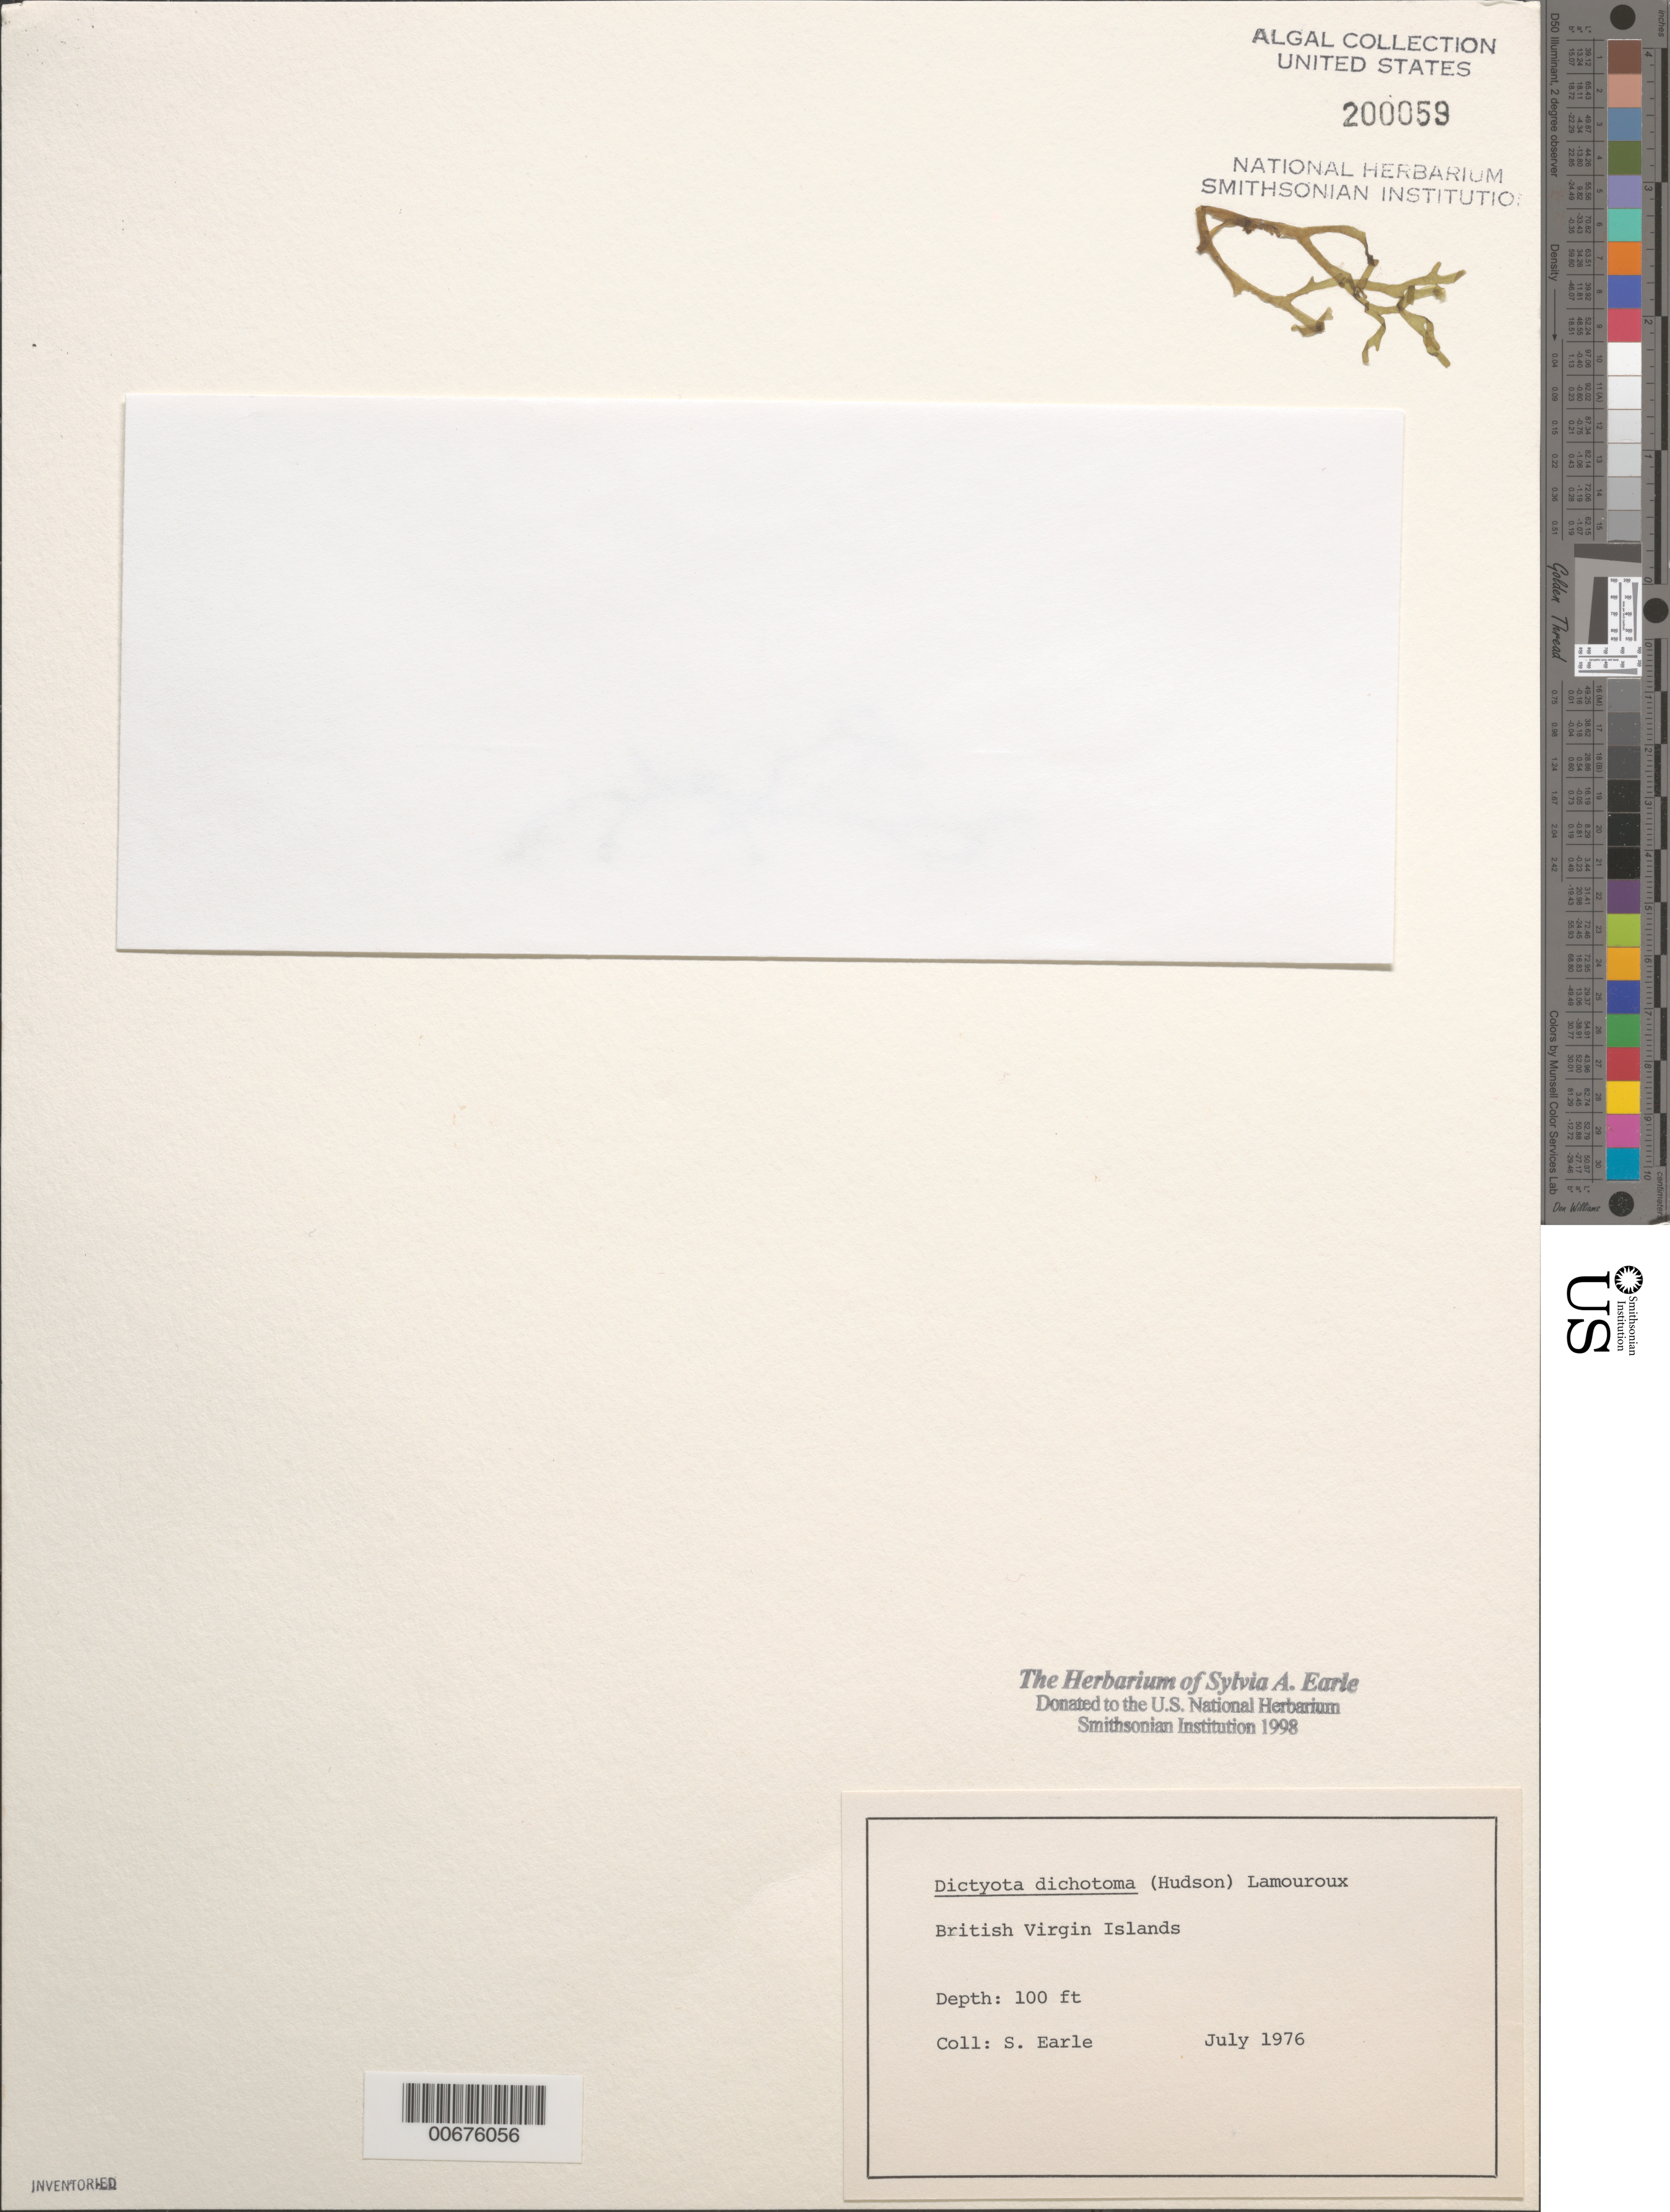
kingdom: Chromista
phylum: Ochrophyta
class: Phaeophyceae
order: Dictyotales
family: Dictyotaceae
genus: Dictyota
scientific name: Dictyota dichotoma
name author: (Huds.) J.V.Lamouroux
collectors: S. A. Earle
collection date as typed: Jul 1976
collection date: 1976-07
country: British Virgin Islands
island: Virgin Islands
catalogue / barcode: US 200059